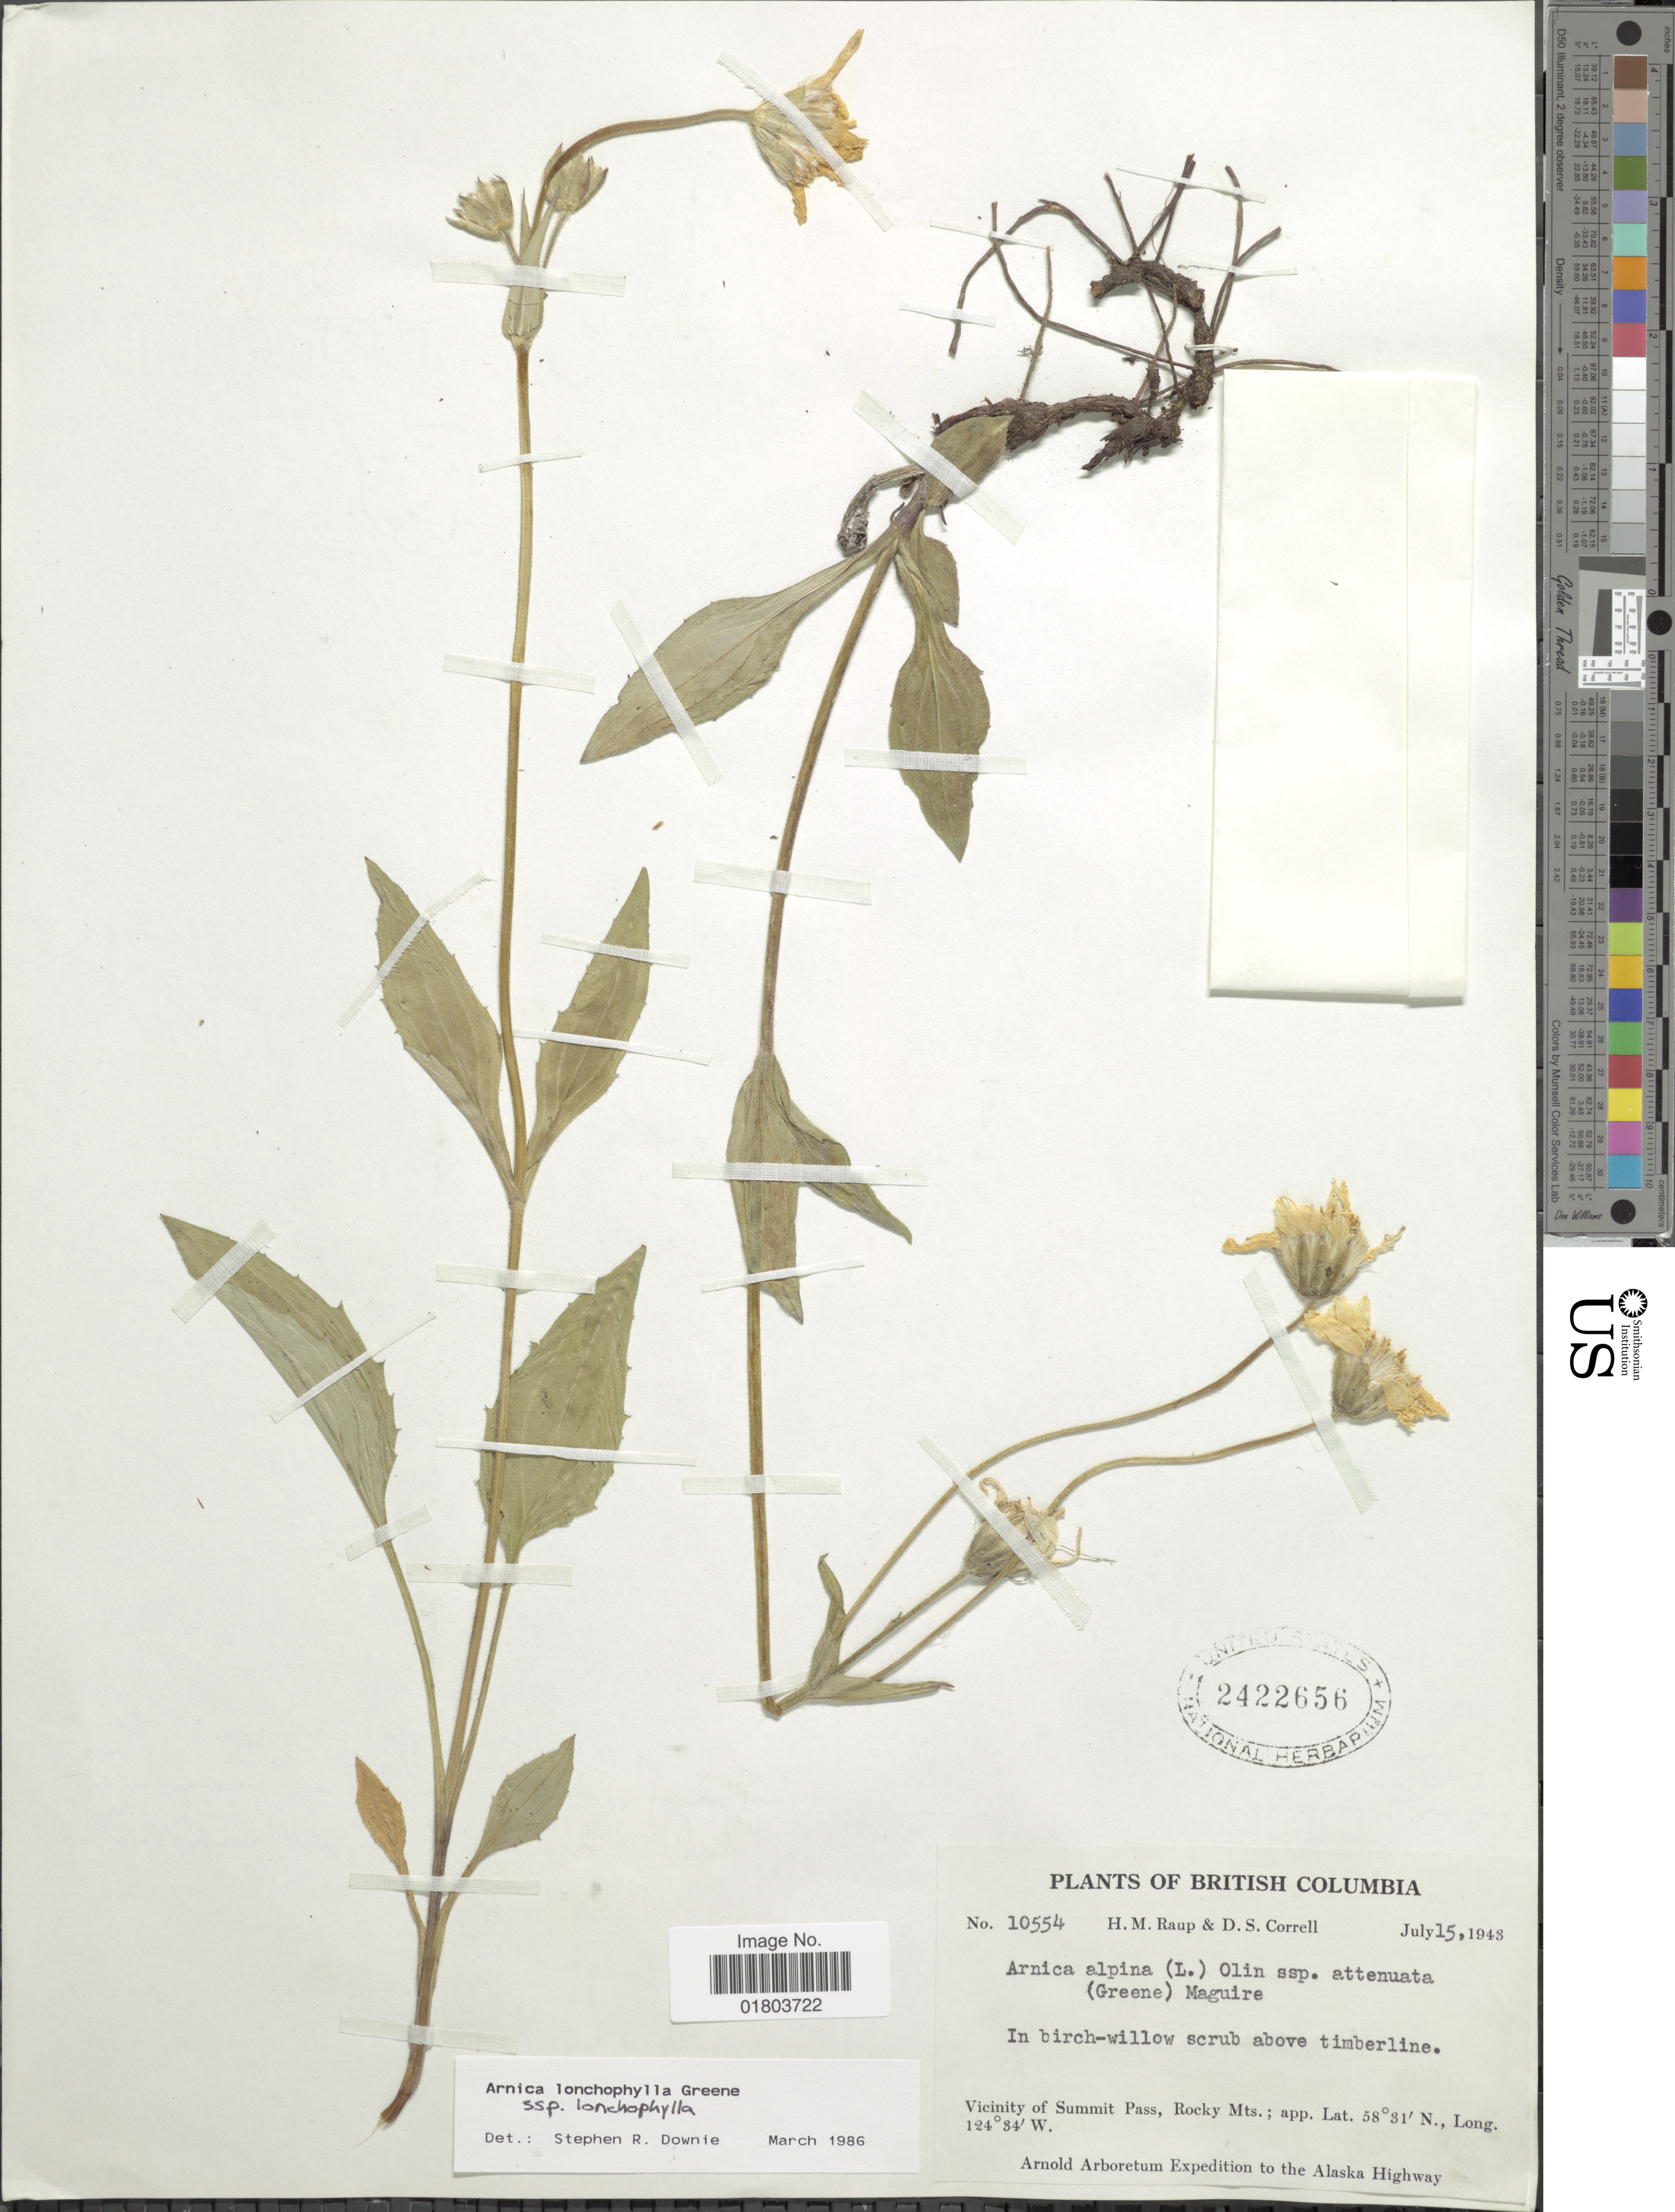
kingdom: Plantae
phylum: Tracheophyta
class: Magnoliopsida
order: Asterales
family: Asteraceae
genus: Arnica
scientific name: Arnica lonchophylla subsp. lonchophylla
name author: Greene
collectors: H. Raup & D. S. Correll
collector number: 10554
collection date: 1943-07-15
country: Canada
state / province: British Columbia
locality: In birch-willow scrub above timberline, Vicinity of Summit Pass, Rocky Mts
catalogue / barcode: US 2422656